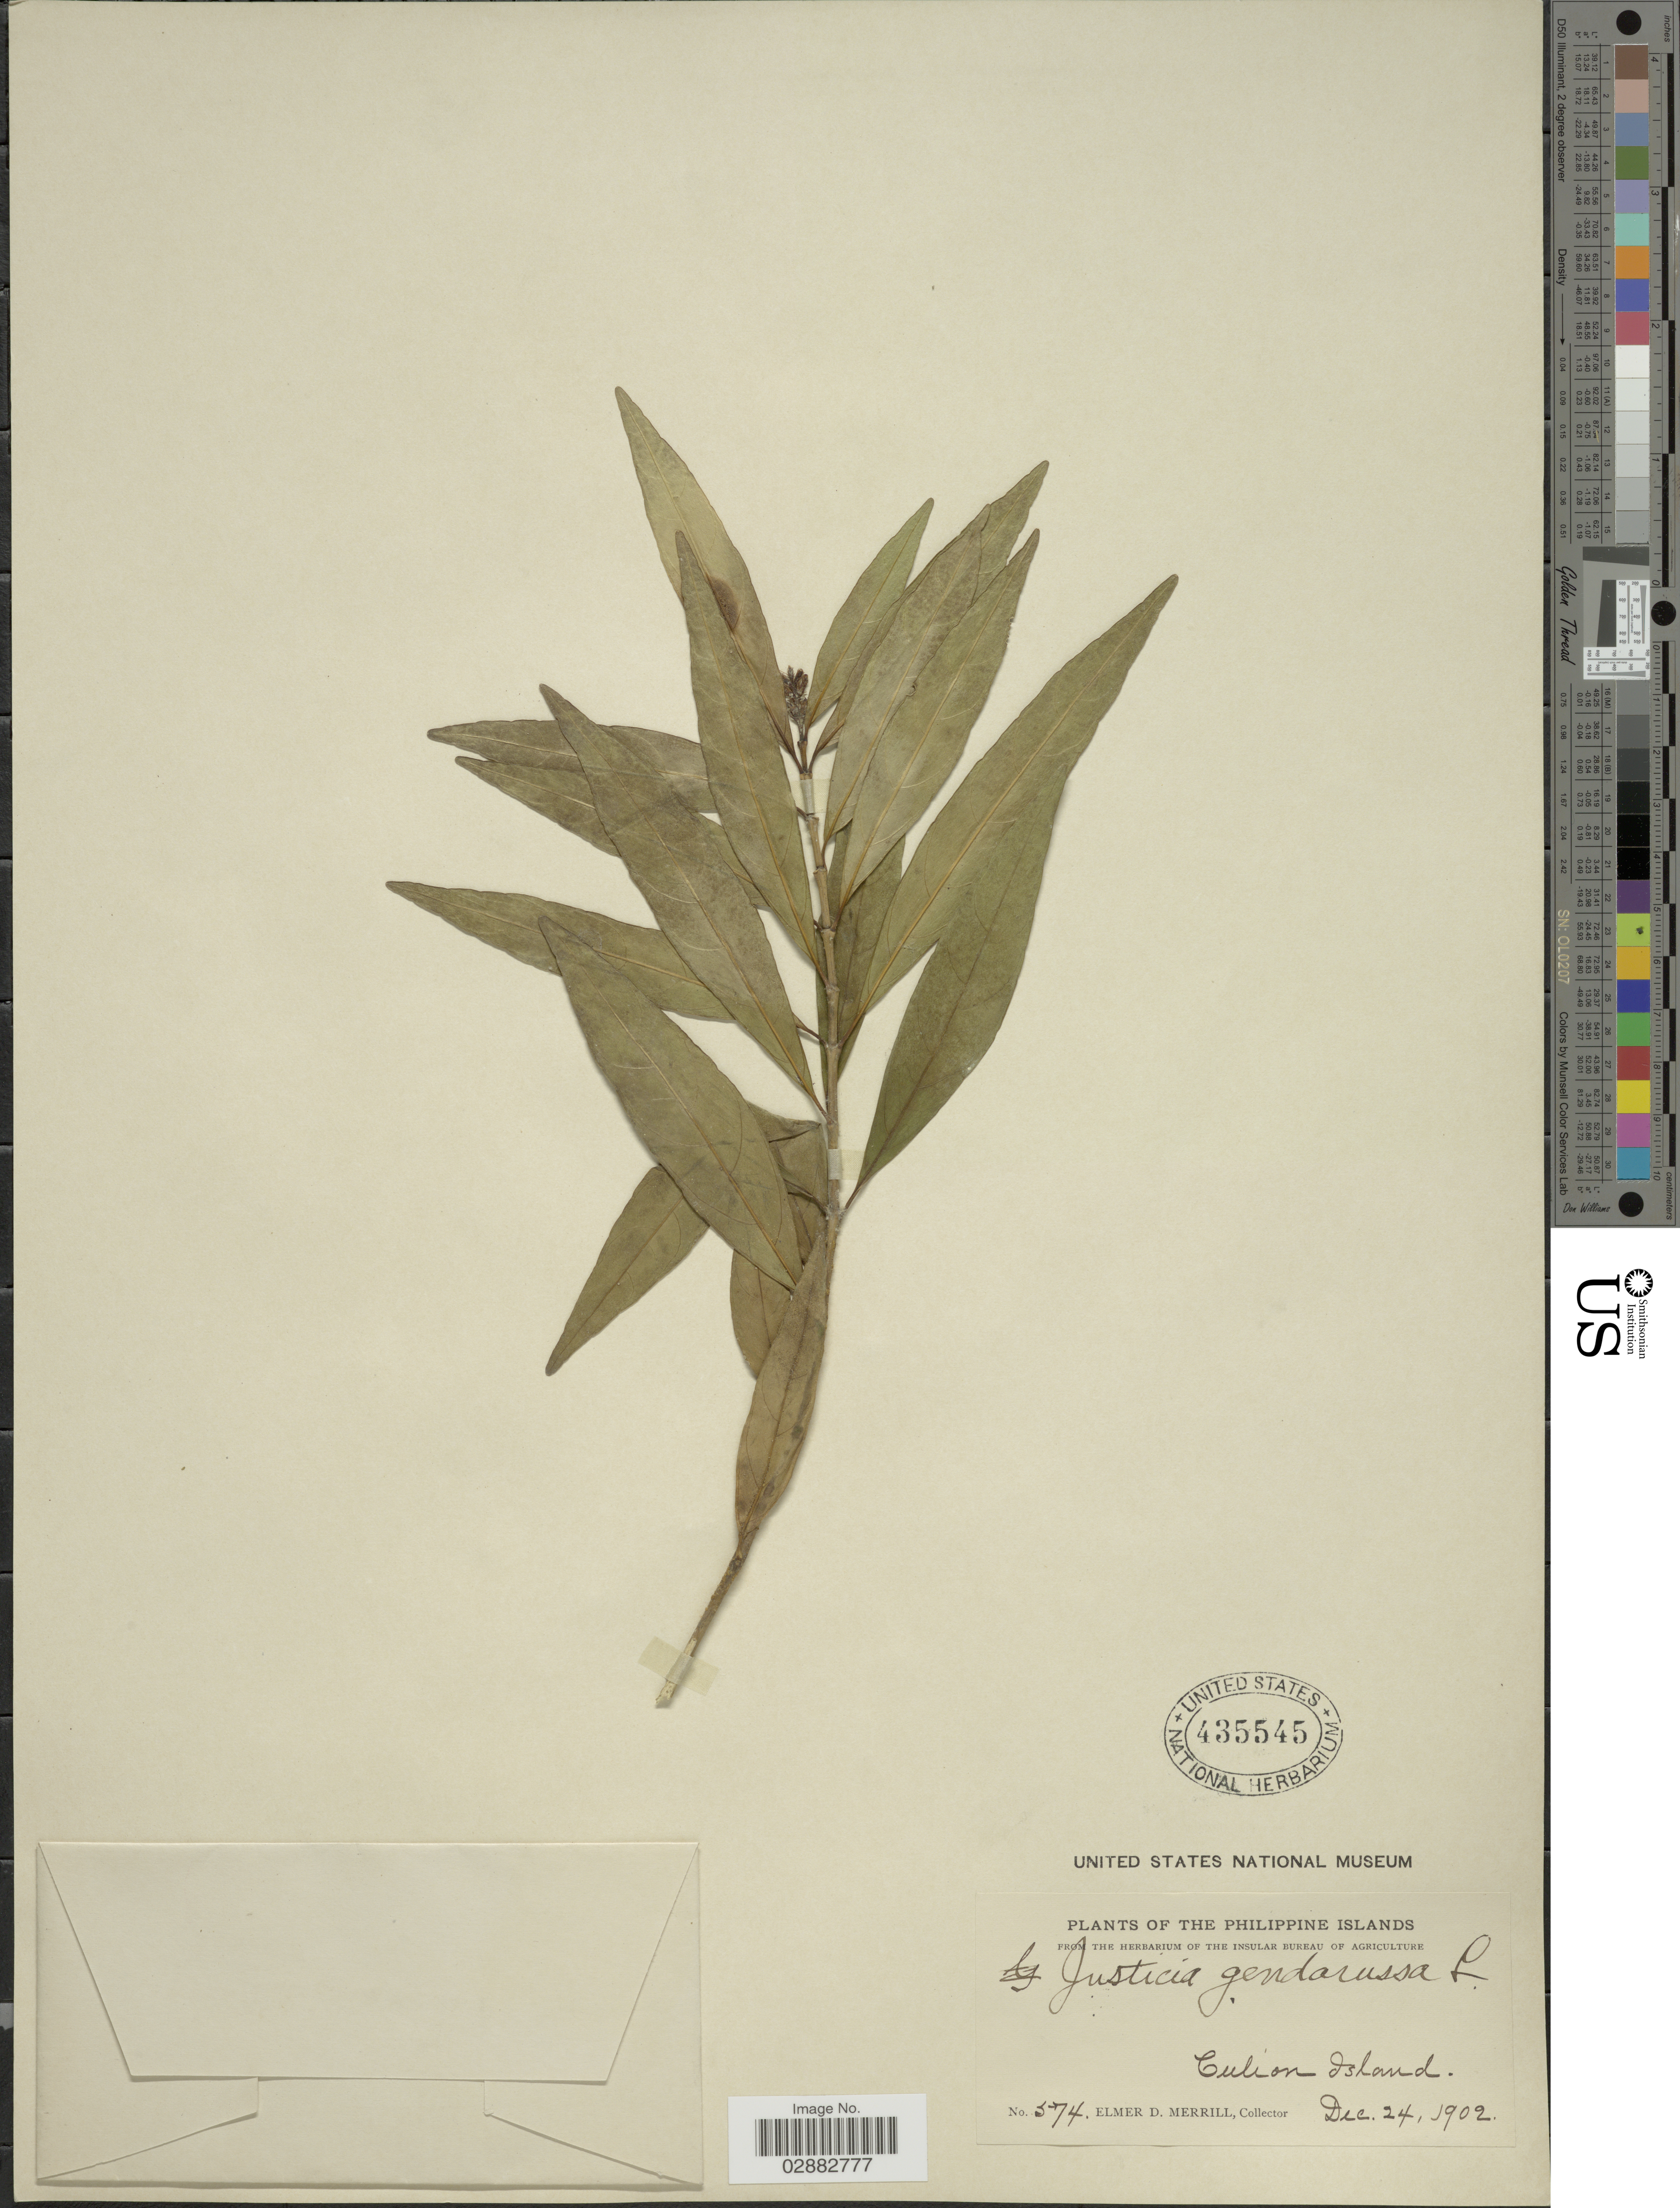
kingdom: Plantae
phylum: Tracheophyta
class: Magnoliopsida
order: Lamiales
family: Acanthaceae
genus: Justicia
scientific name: Justicia gendarussa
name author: Burm. f.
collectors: E. D. Merrill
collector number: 574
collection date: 1902-12-24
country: Philippines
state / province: Mimaropa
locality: Culion Island.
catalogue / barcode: US 435545